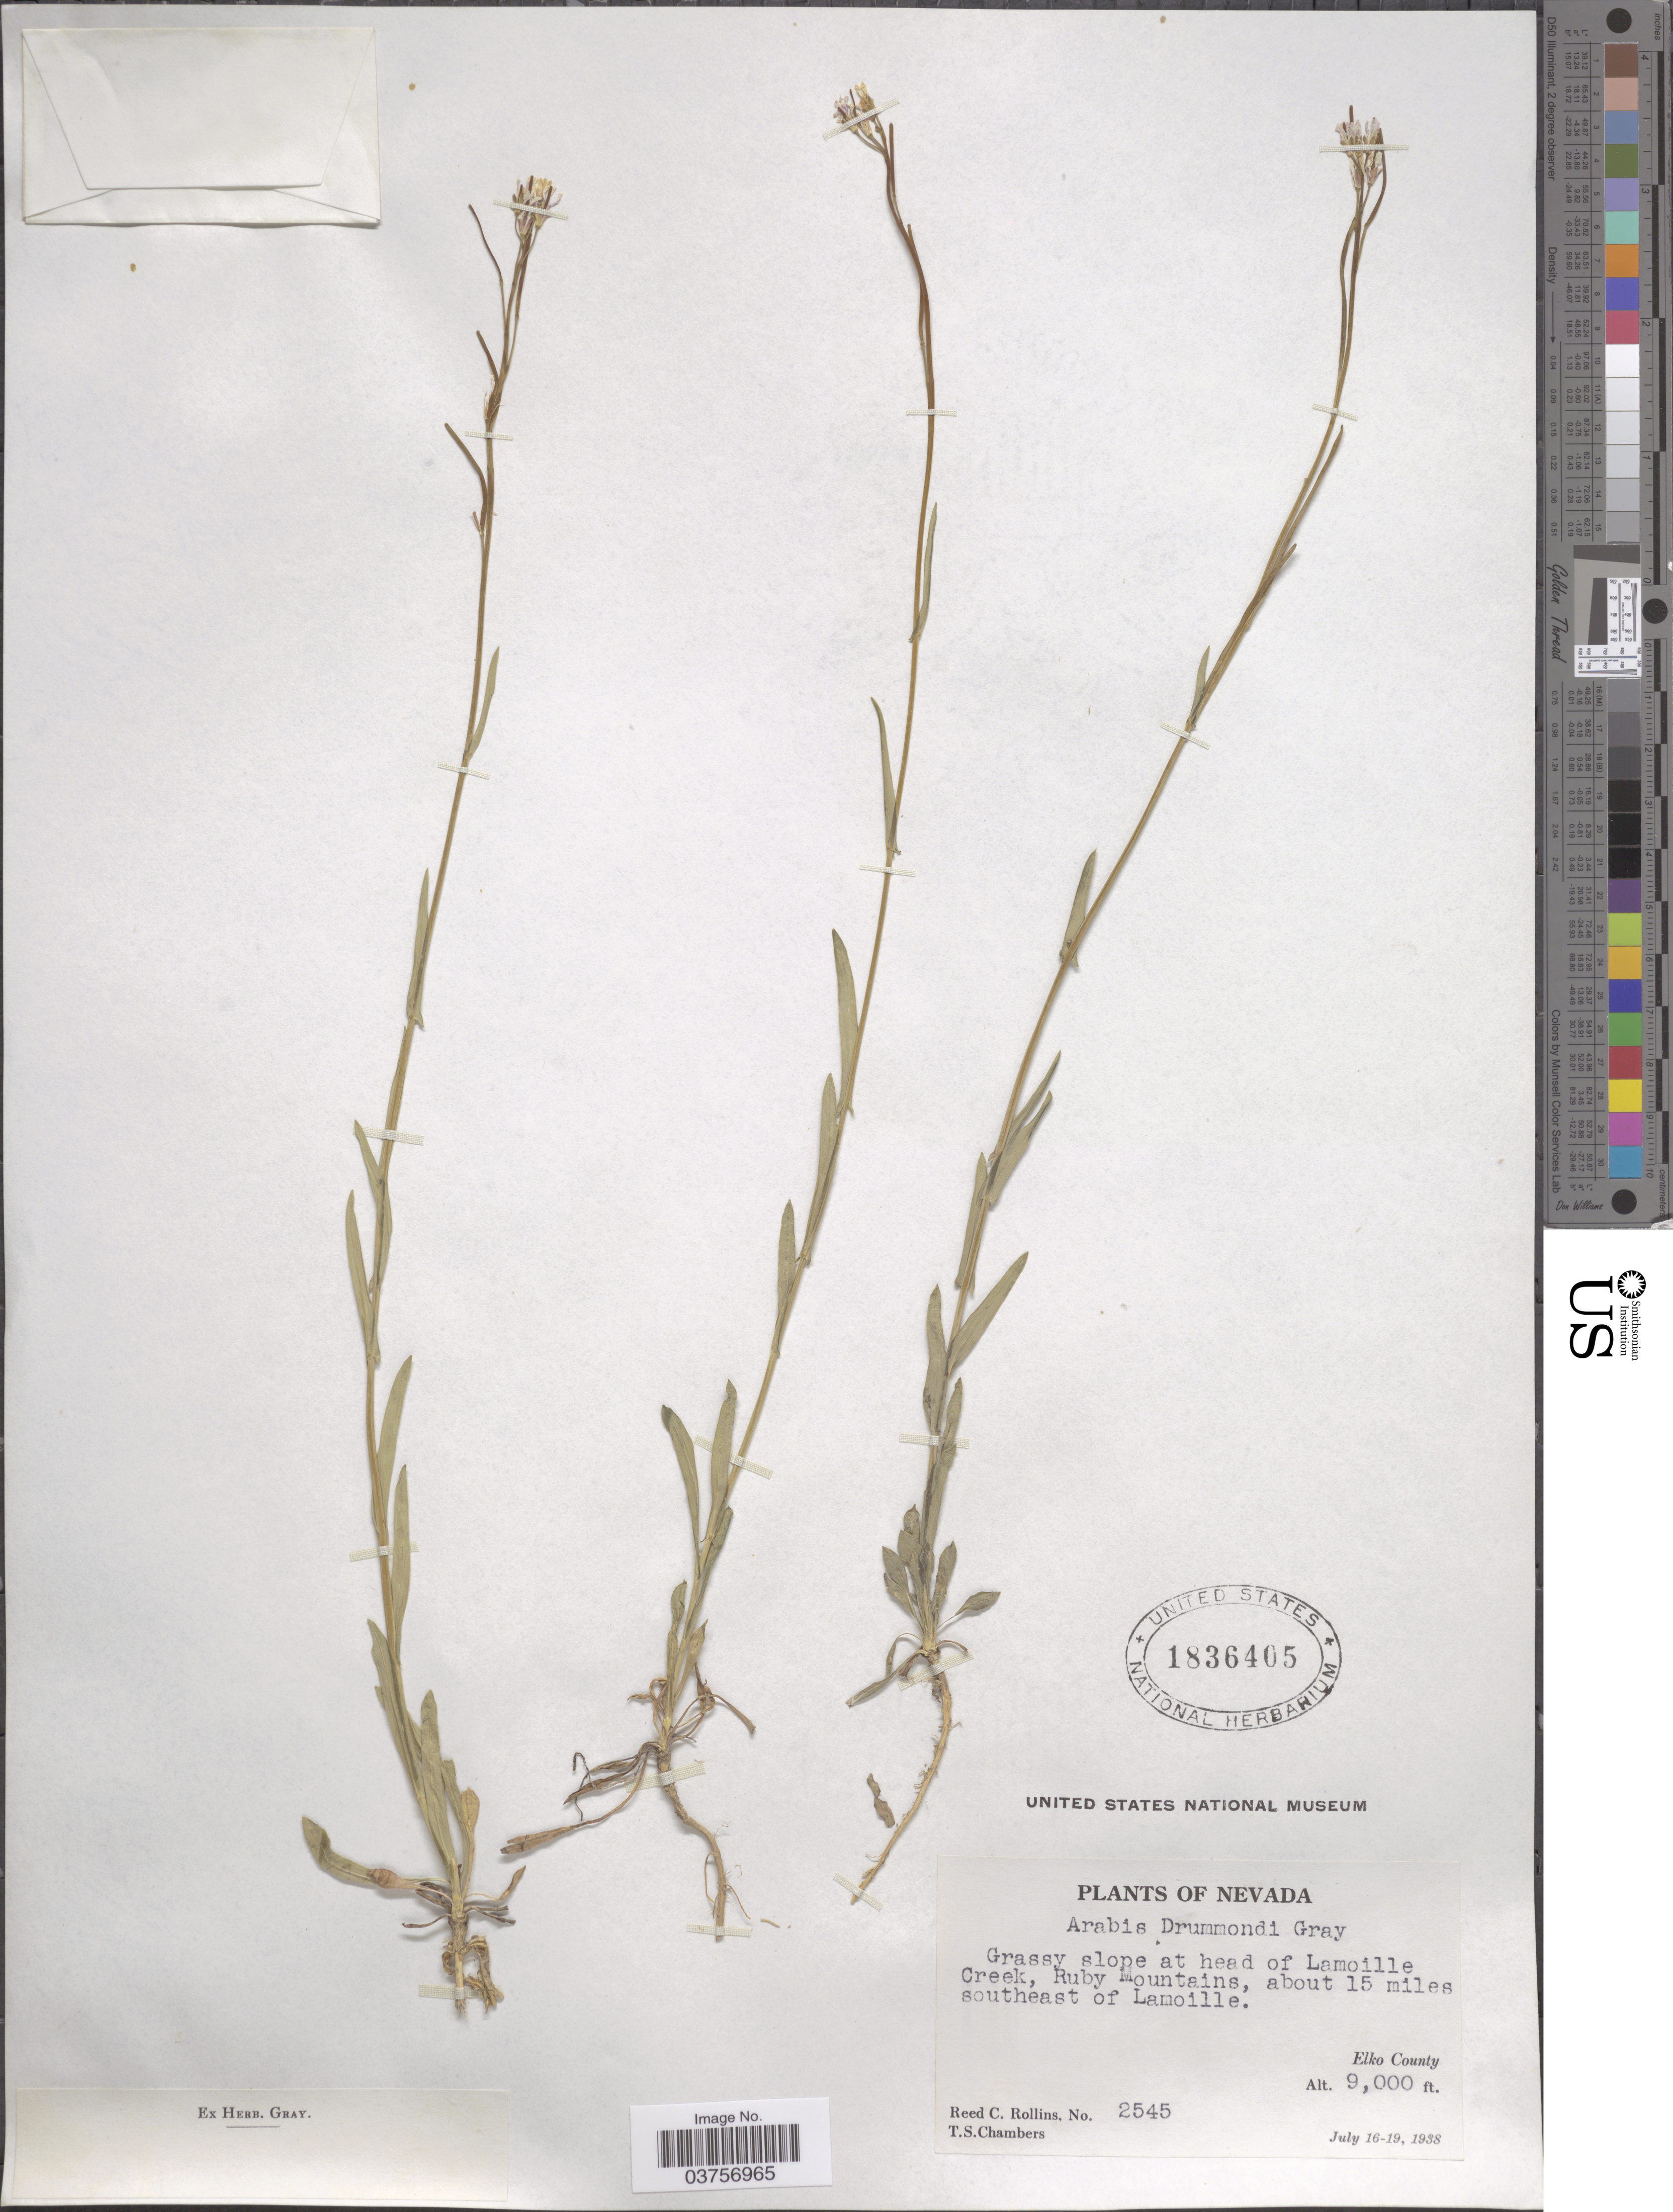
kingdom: Plantae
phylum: Tracheophyta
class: Magnoliopsida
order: Brassicales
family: Brassicaceae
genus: Arabis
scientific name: Arabis drummondii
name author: A. Gray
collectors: R. C. Rollins & T. Chambers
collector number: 2545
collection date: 1938-07-16/1938-07-19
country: United States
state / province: Nevada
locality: Grassy slope at head of Lamoille Creek, Ruby Mountains, about 15 miles southeast of Lamoille. Elko County.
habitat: among granitic rocks and on dry ground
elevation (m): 2743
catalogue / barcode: US 1836405